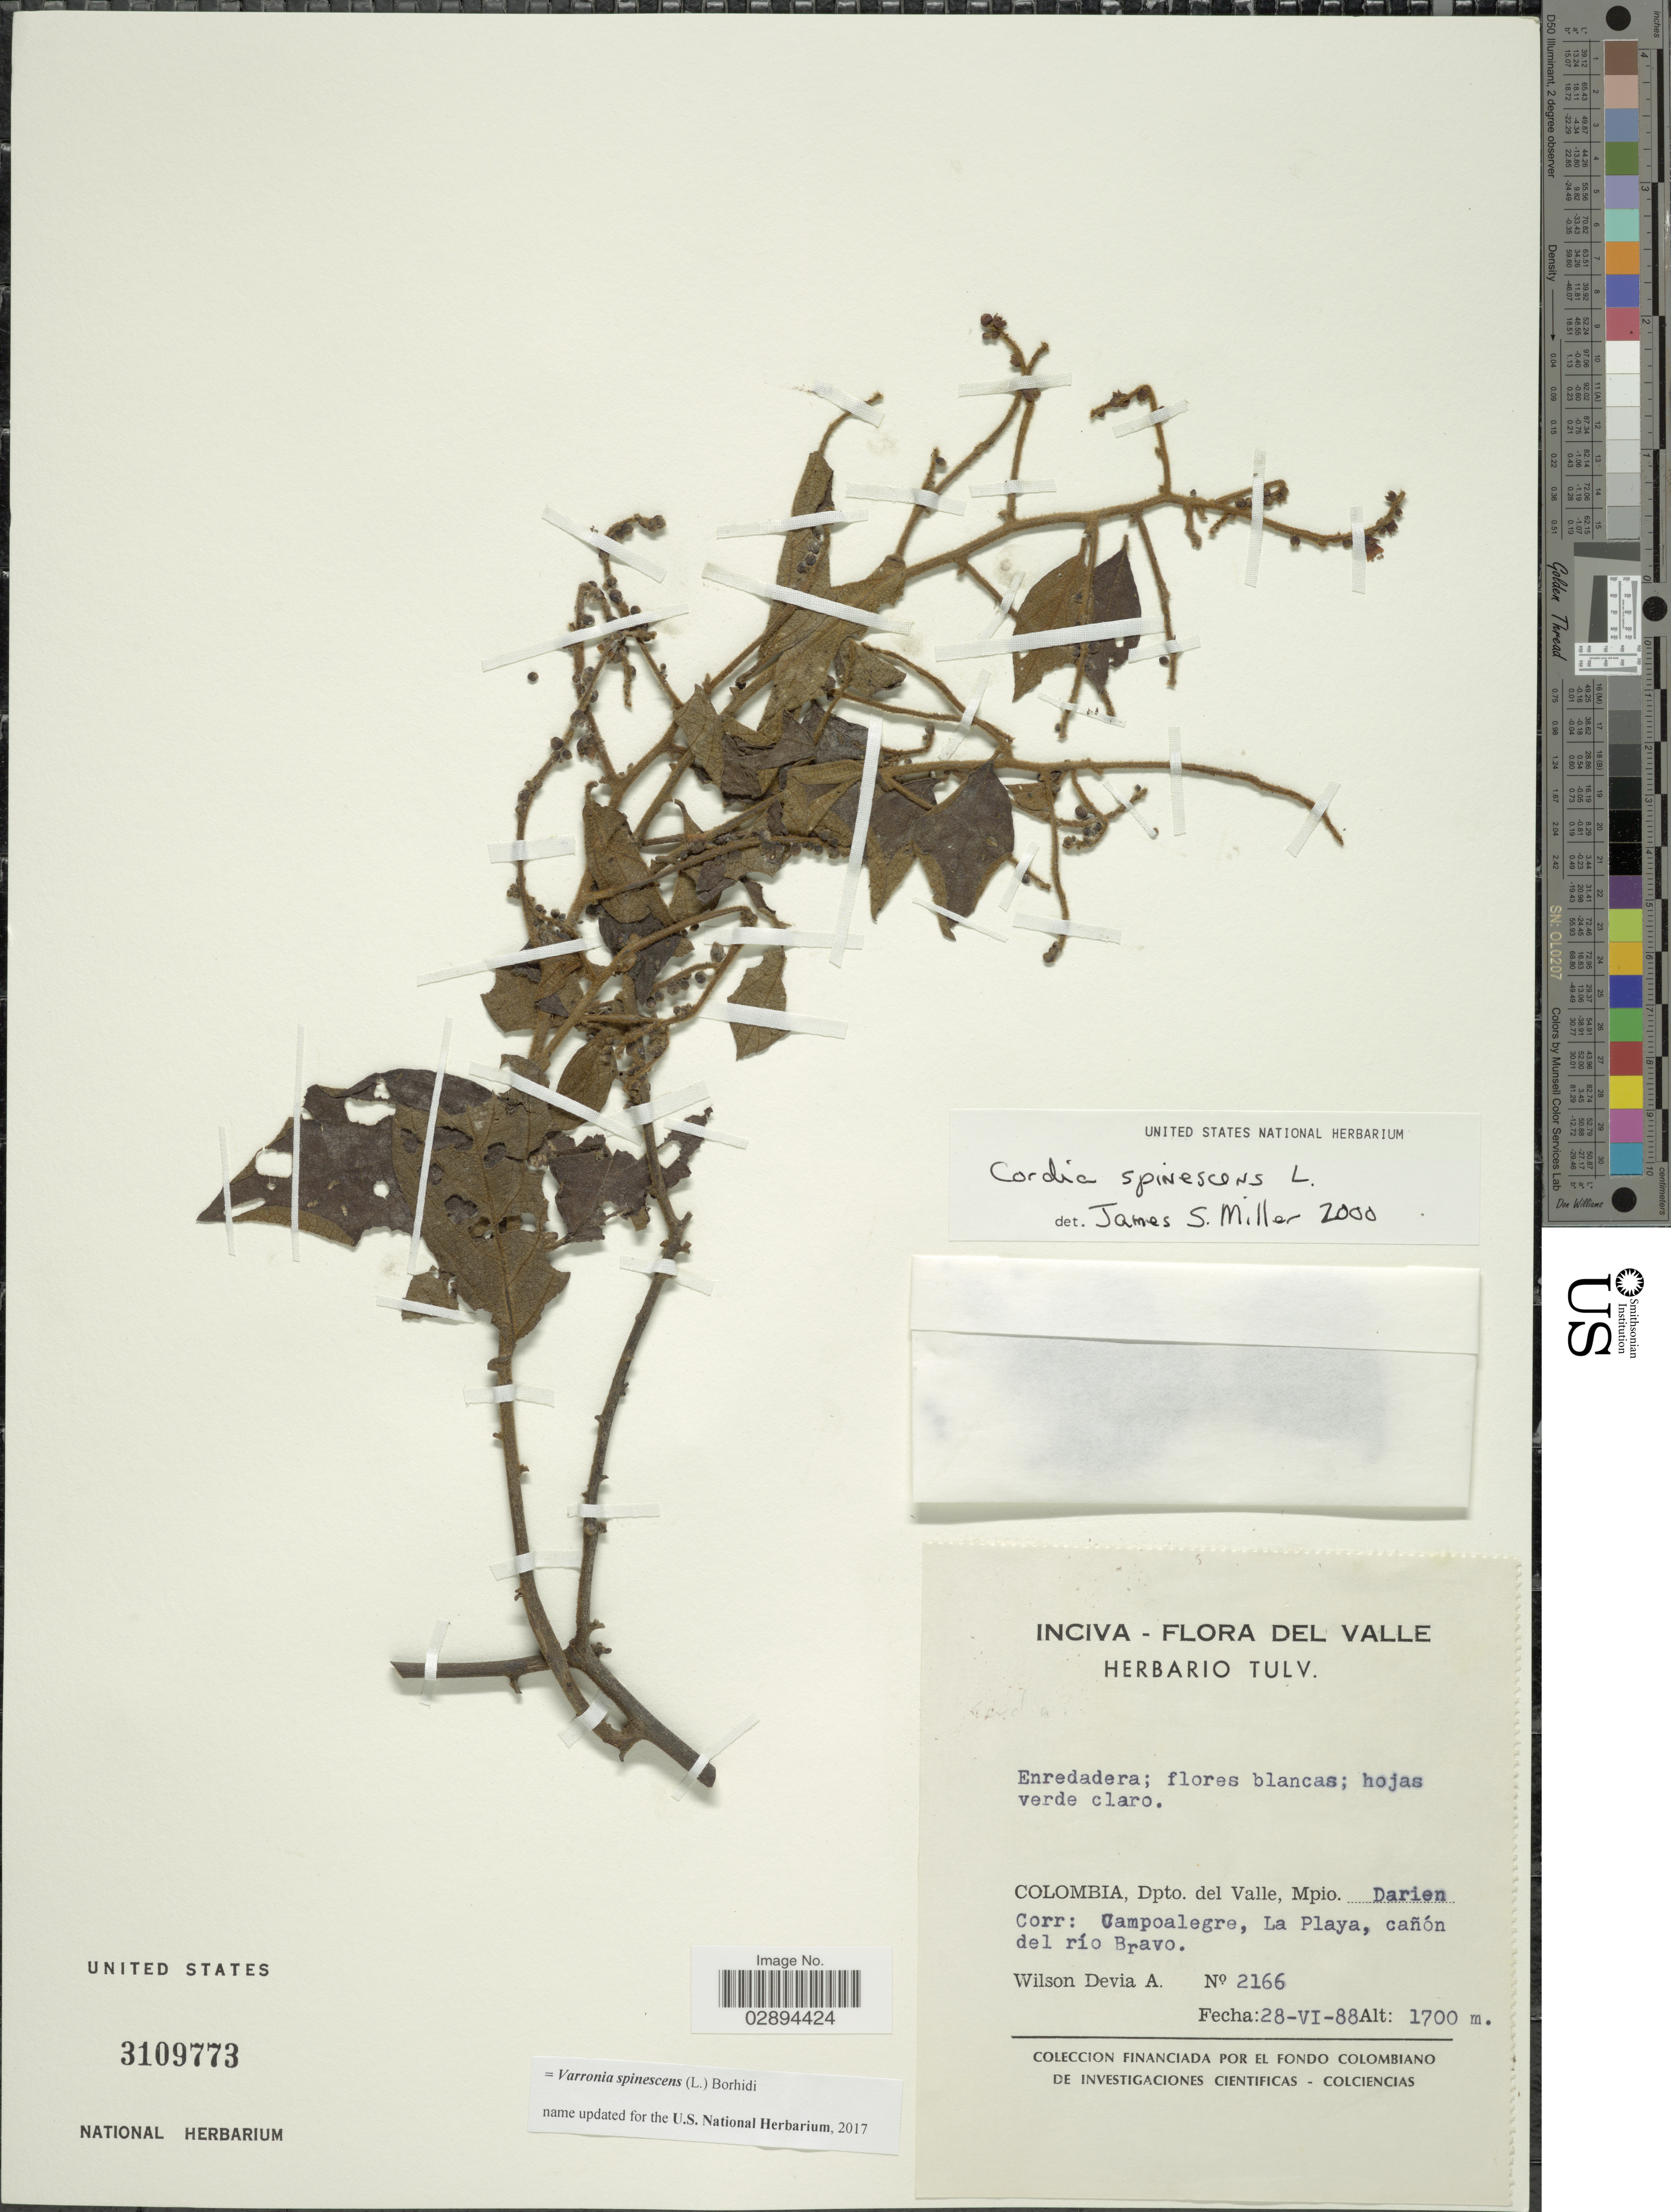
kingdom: Plantae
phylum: Tracheophyta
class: Magnoliopsida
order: Boraginales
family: Cordiaceae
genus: Varronia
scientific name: Varronia spinescens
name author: (L.) Borhidi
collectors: W. Devia A.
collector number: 2166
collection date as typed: Transcribed d/m/y: 28/6/88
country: Colombia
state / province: Valle del Cauca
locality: Dpto. del Valle, Mpio. Darien Corr, Campoalegre, La Playa, cañon del río Bravo.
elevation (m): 1700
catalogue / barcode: US 3109773